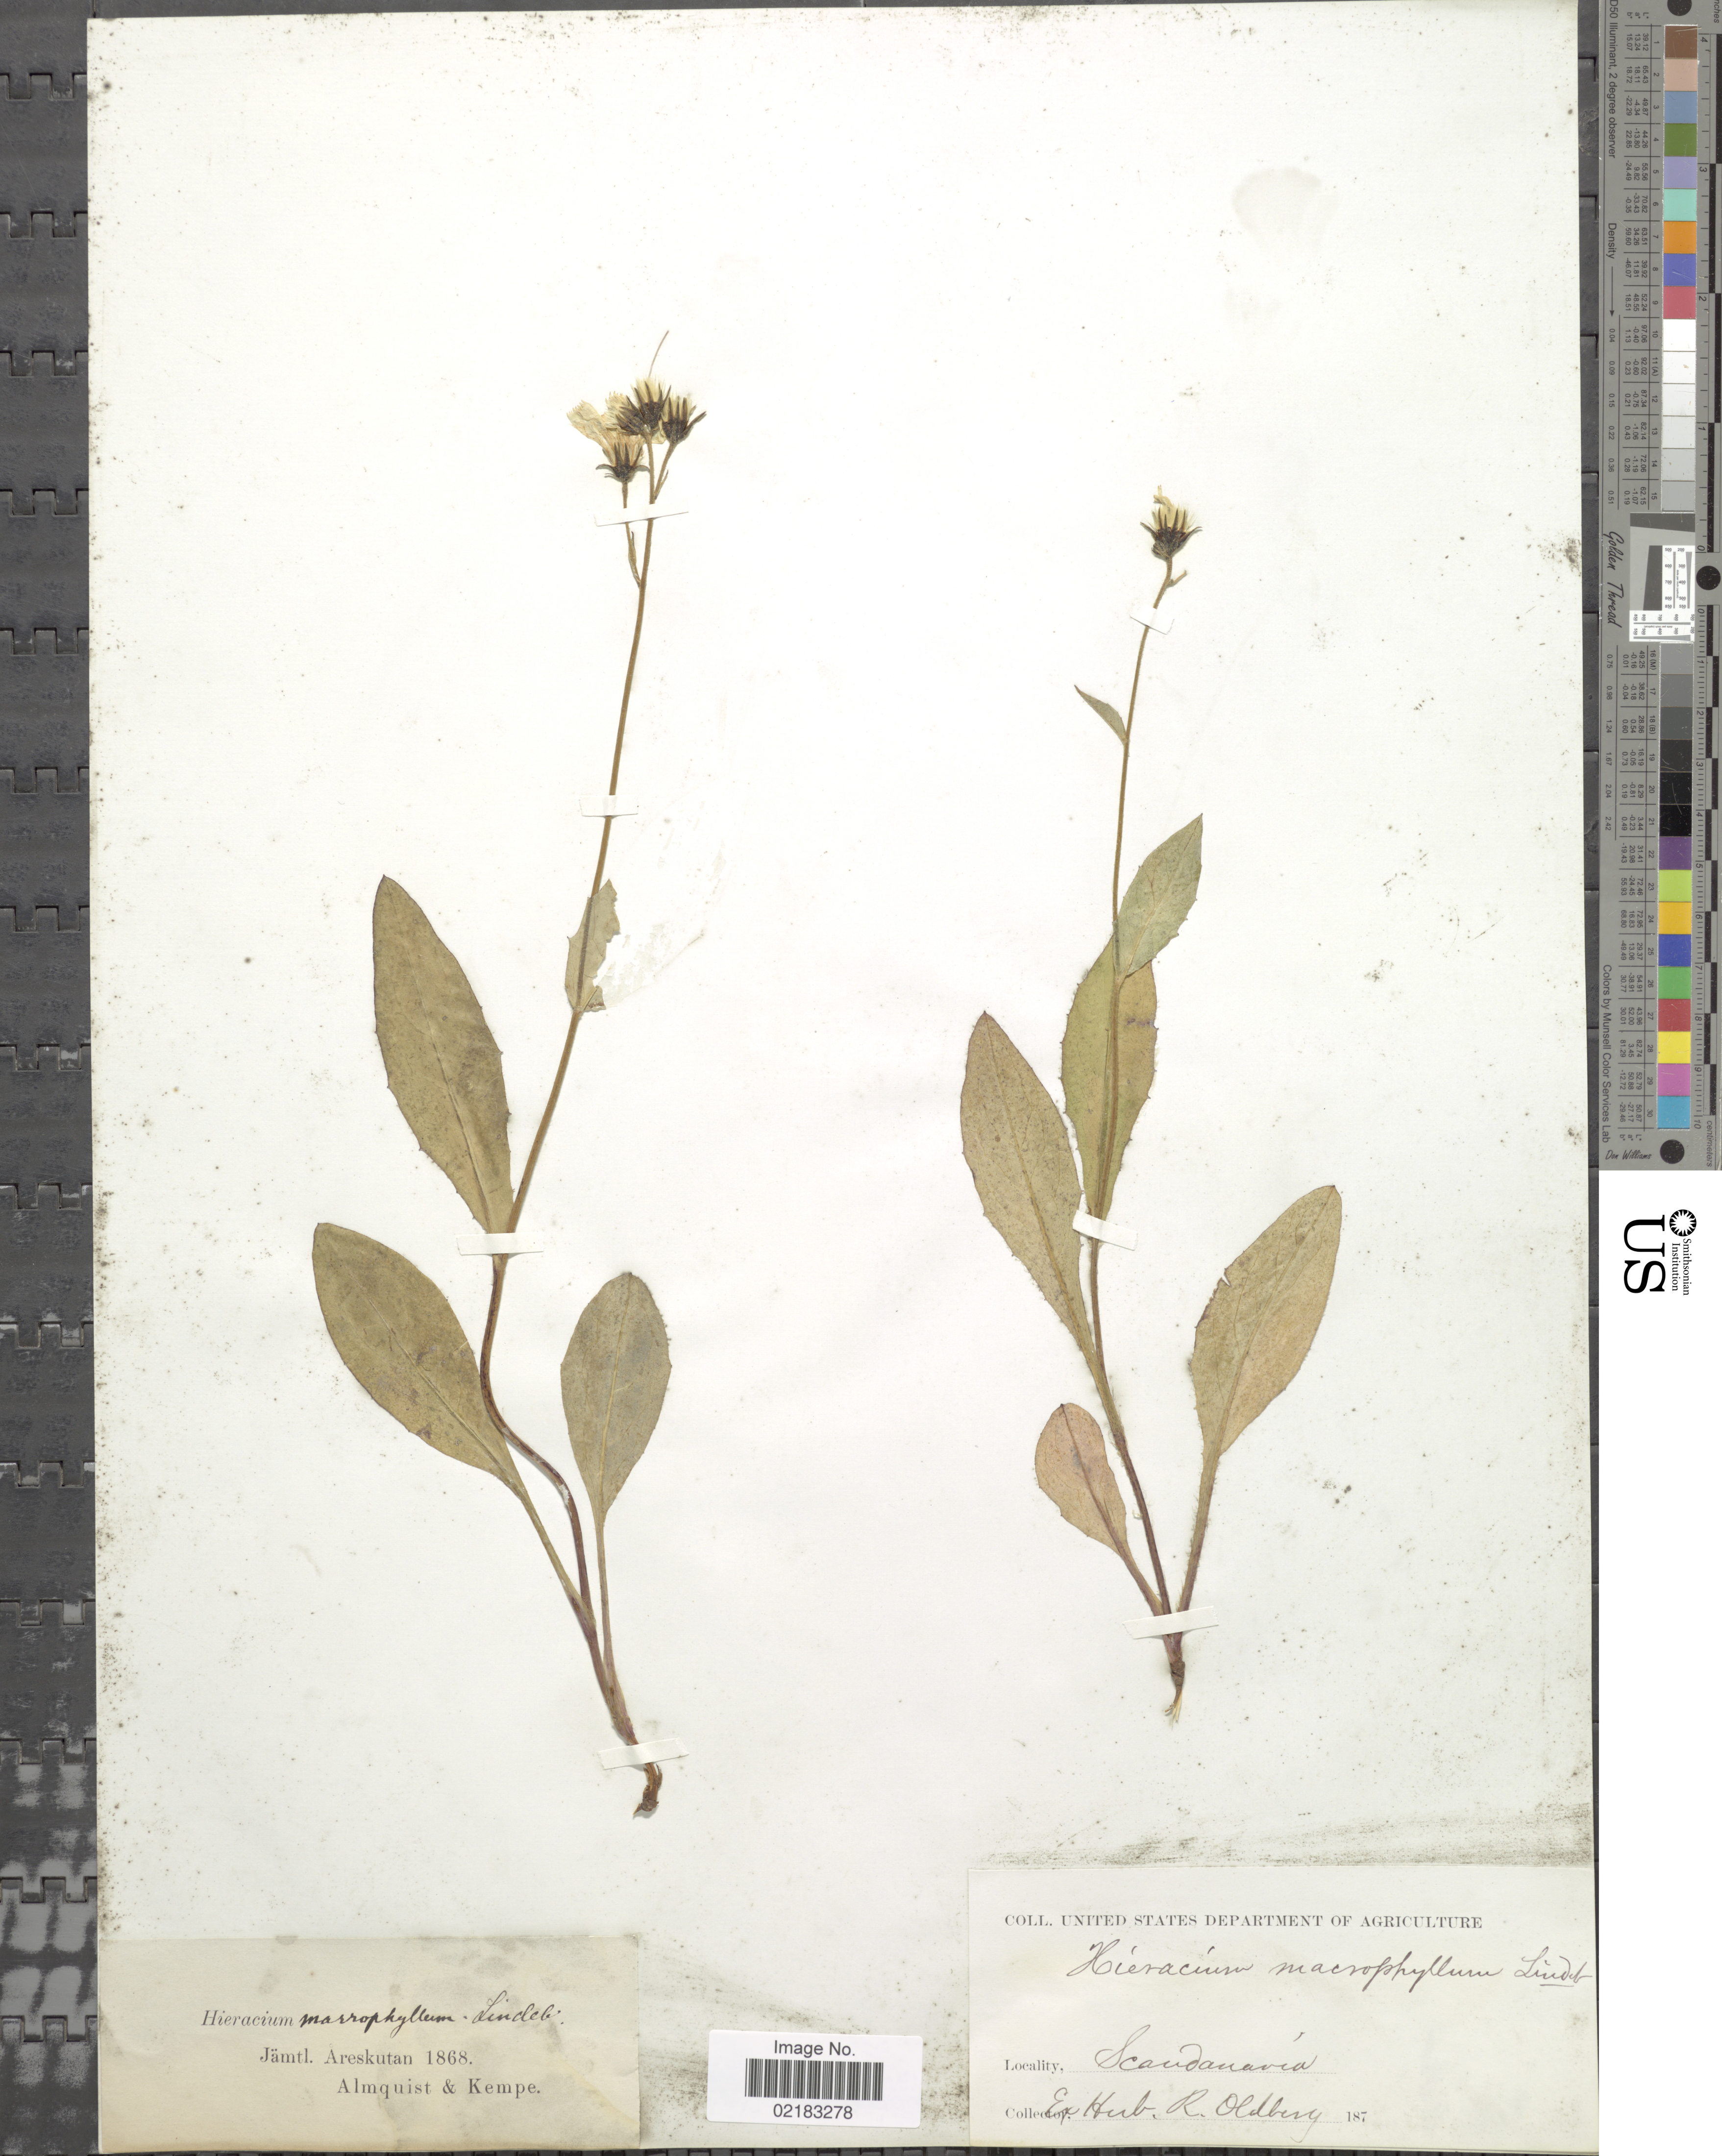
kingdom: Plantae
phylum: Tracheophyta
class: Magnoliopsida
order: Asterales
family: Asteraceae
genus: Hieracium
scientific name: Hieracium gouanii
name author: Arvet-Touvet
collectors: Almquist & Kempe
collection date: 1868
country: Sweden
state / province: Jämtland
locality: Jamtl. Areskutan, Scandanavia